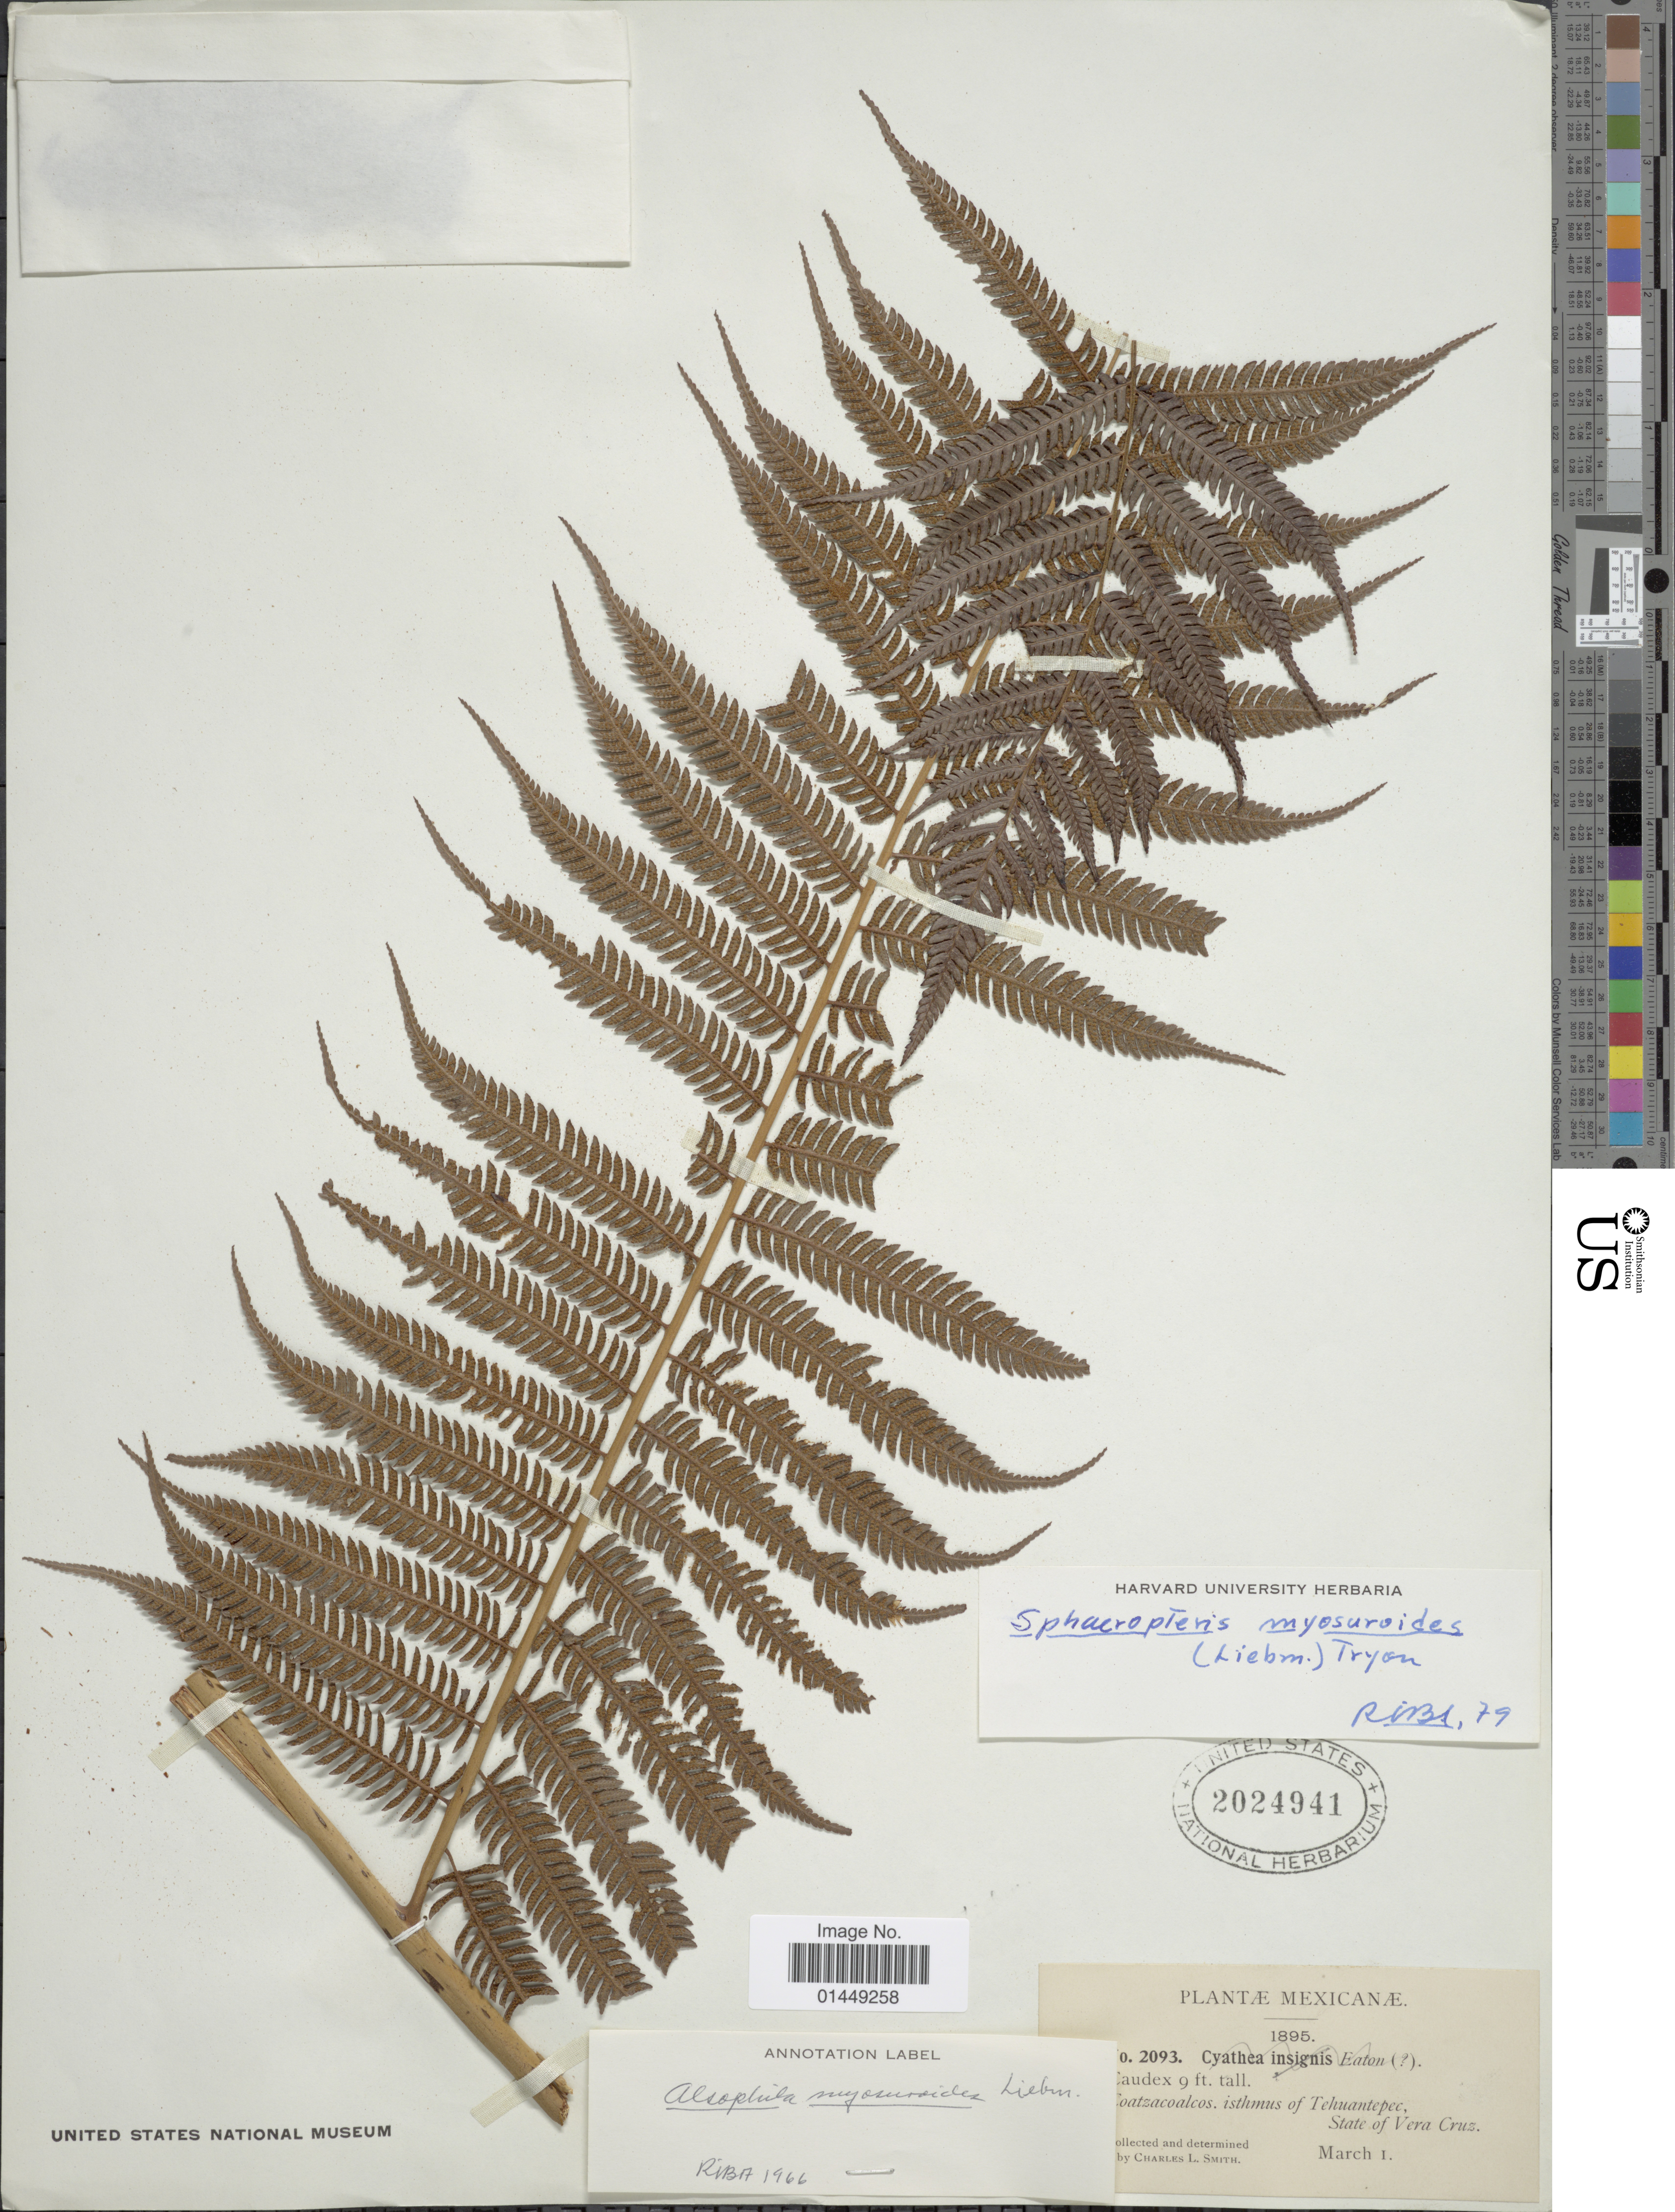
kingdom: Plantae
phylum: Tracheophyta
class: Polypodiopsida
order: Cyatheales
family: Cyatheaceae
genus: Cyathea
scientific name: Cyathea myosuriodes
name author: (Liebm.) Domin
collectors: C. L. Smith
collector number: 2093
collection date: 1895-03-01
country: Mexico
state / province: Veracruz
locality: Coatzacoalcos, isthmus of Tehuantepec, State of Vera Cruz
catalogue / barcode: US 2024941